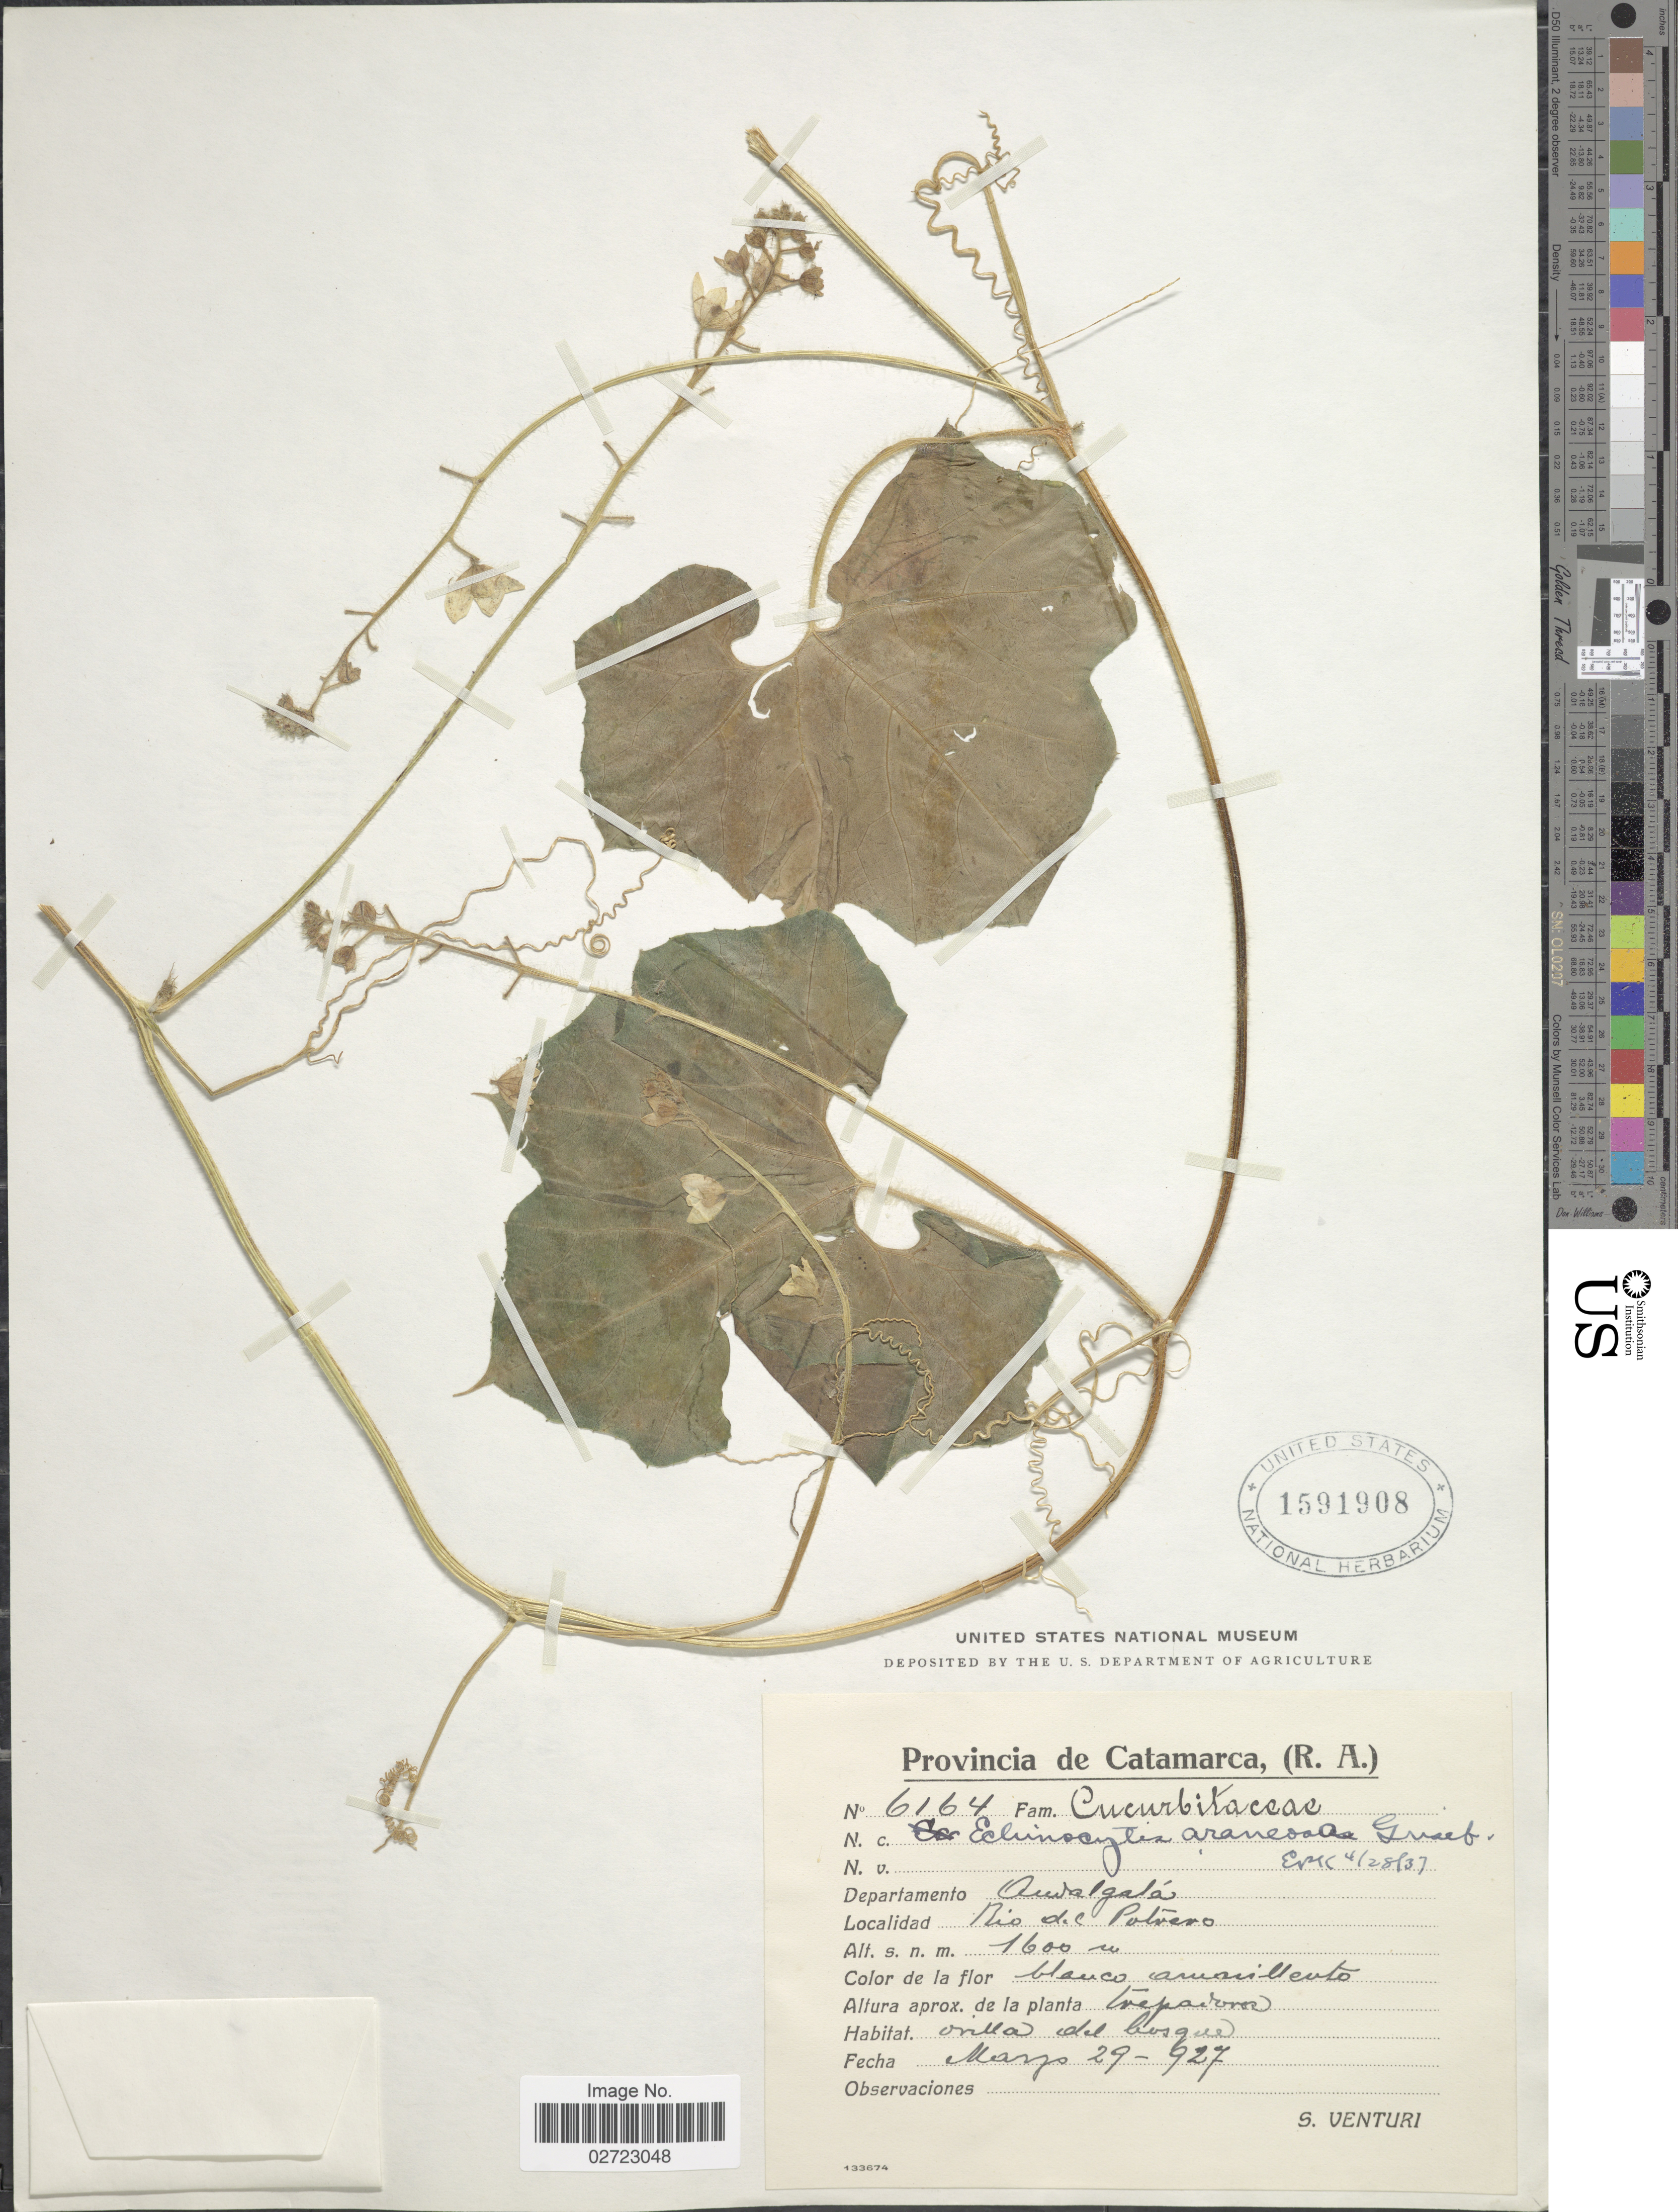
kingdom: Plantae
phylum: Tracheophyta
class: Magnoliopsida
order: Cucurbitales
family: Cucurbitaceae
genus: Echinopepon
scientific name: Echinopepon racemosus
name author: (Steud.) C. Jeffrey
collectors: S. Venturi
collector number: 6164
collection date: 1927-03-29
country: Argentina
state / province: Catamarca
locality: Provincia de Catamarca, (R.A.), Departamento Andalgalá, Rio del Potrero.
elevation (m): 1600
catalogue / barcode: US 1591908